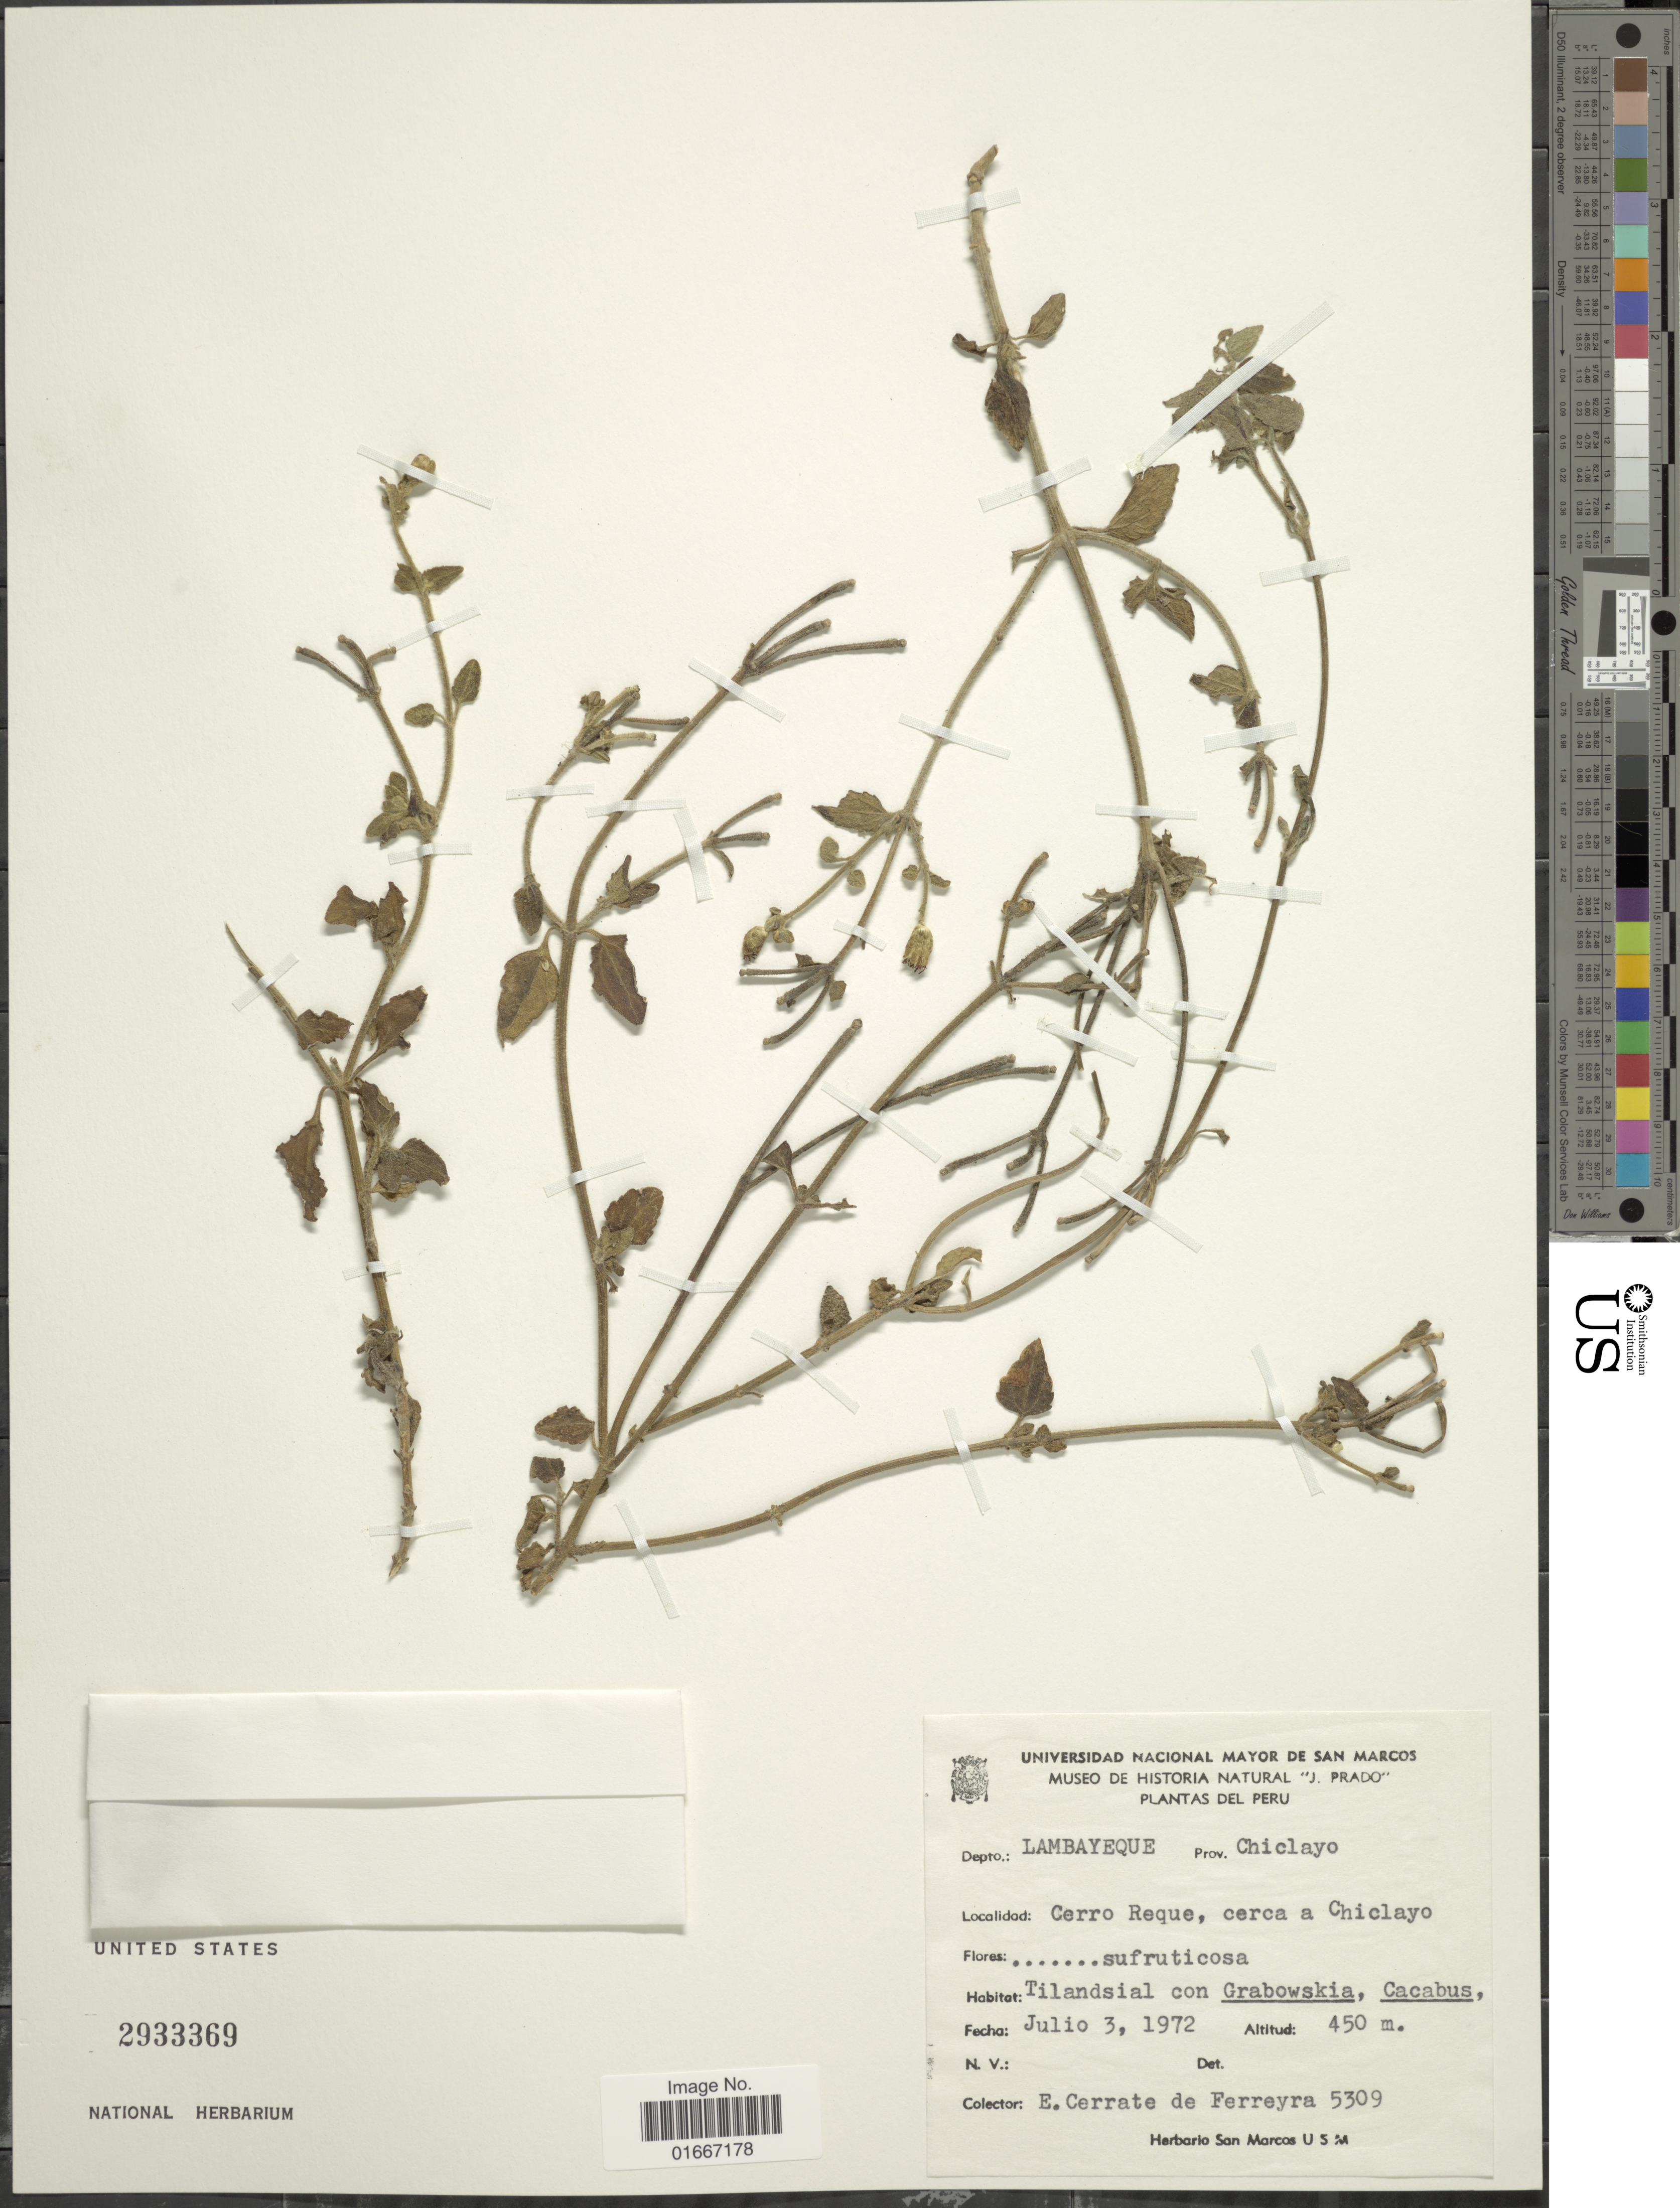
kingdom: Plantae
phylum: Tracheophyta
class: Magnoliopsida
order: Asterales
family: Asteraceae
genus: Chromolaena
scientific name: Chromolaena serratuloides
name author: (Kunth) R.M. King & H. Rob.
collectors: E. Cerrate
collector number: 5309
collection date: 1972-07-03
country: Peru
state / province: Lambayeque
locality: Prov. Chiclayo, Cerro Reque, cerca a Chiclayo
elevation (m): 450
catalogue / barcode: US 2933369